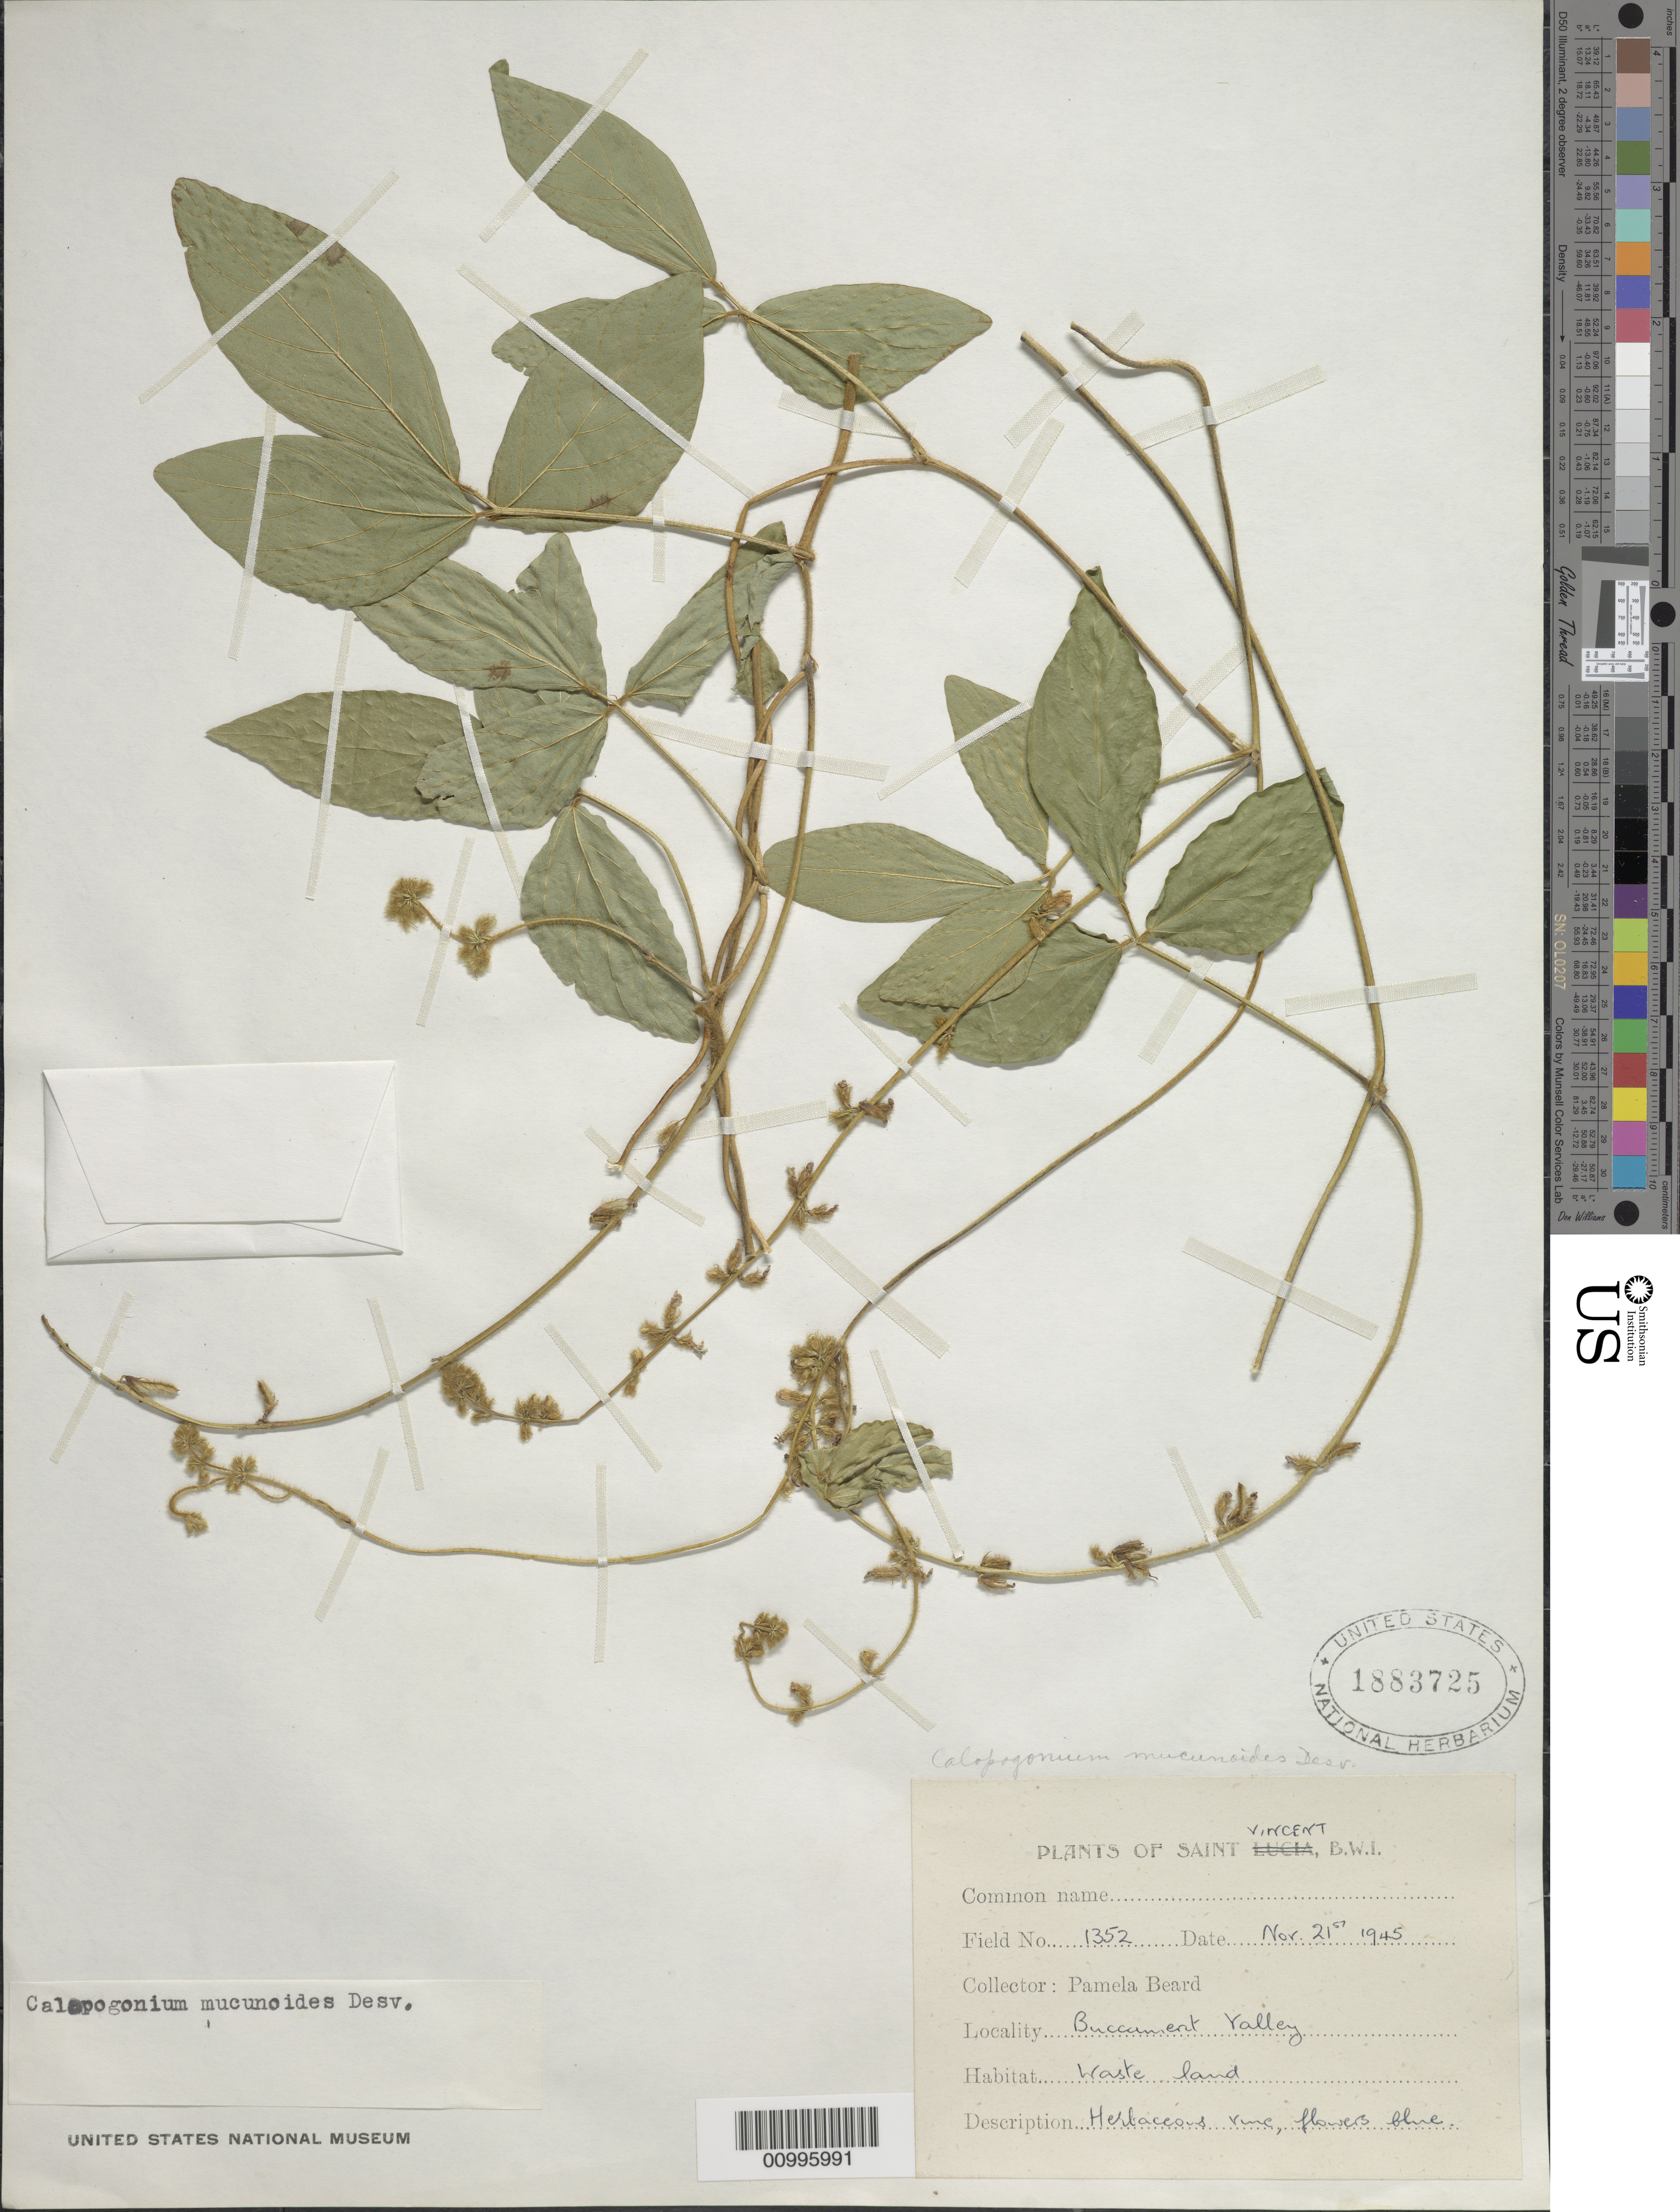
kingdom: Plantae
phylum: Tracheophyta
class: Magnoliopsida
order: Fabales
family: Fabaceae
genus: Calopogonium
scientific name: Calopogonium mucunoides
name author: Desv.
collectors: P. Beard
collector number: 1352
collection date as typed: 21 Nov 1945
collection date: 1945-11-21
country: St. Vincent - Grenadines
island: St. Vincent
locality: Buccunient Valley, waste land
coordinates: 0 N, 0 E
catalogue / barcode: US 1883725